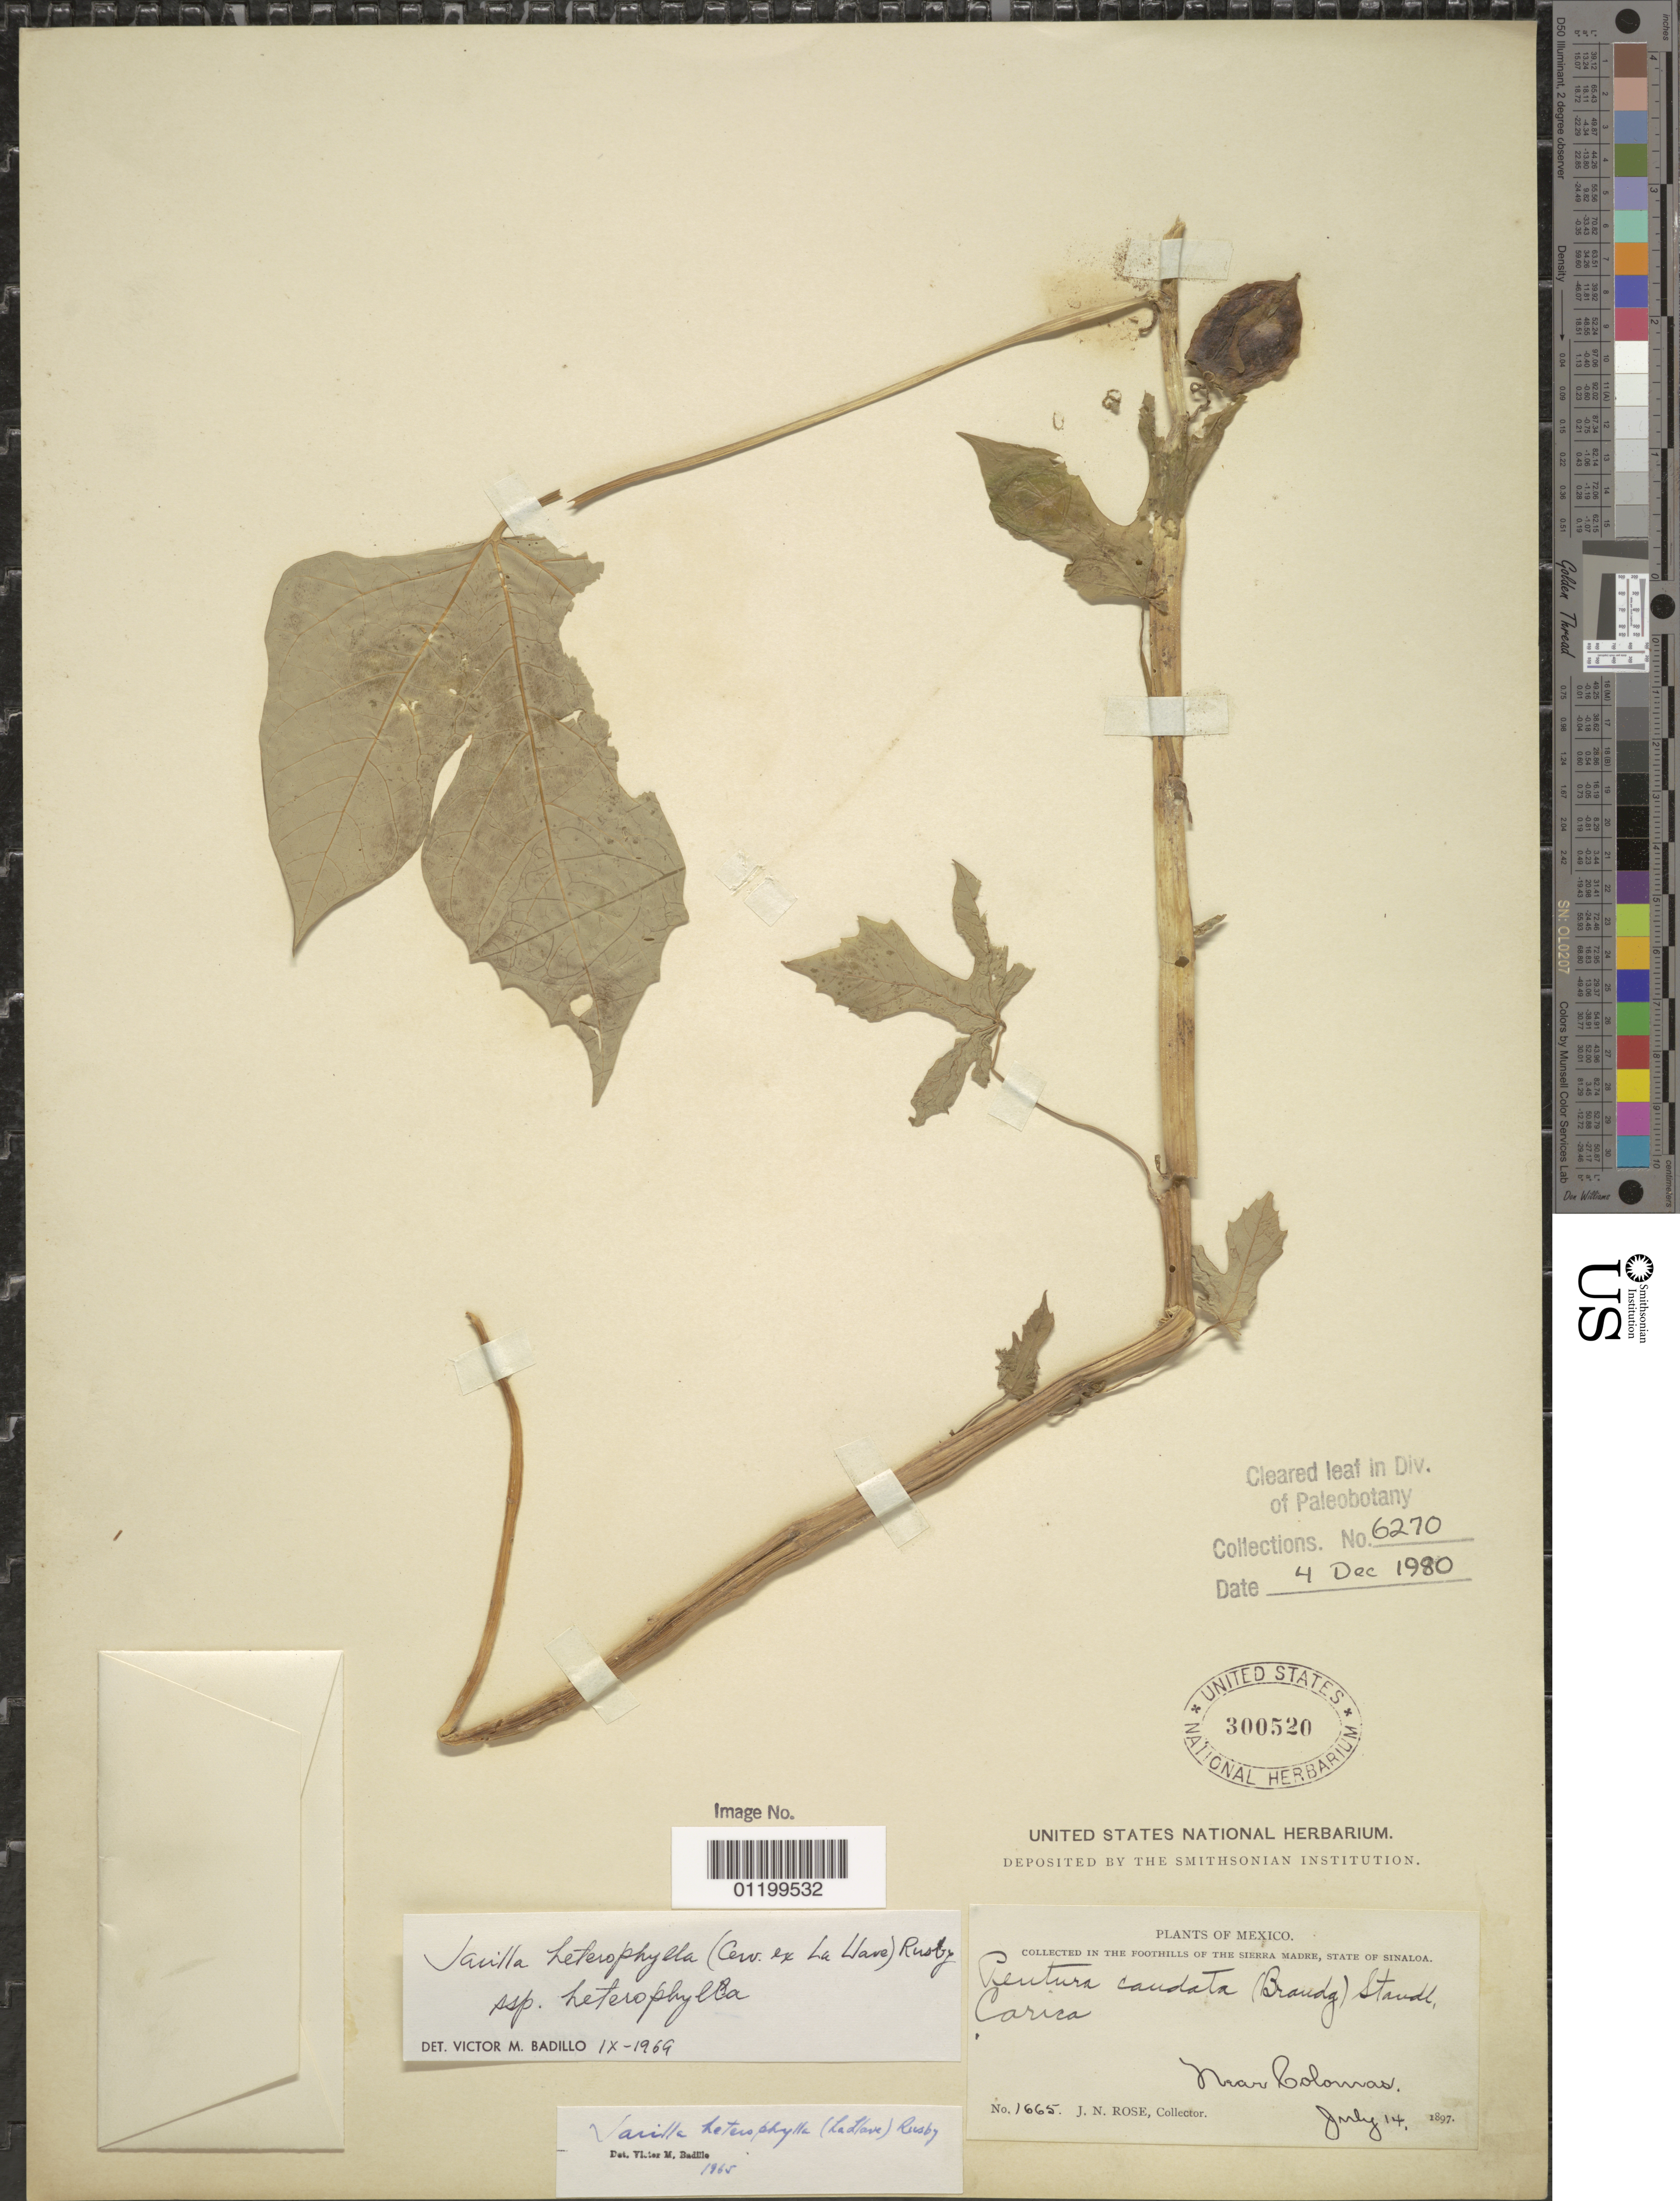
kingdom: Plantae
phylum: Tracheophyta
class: Magnoliopsida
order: Brassicales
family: Caricaceae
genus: Jarilla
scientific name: Jarilla heterophylla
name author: (Cerv. ex La Llave) Rusby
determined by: Badillo, V. M.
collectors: J. N. Rose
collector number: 1665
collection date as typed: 14 Jul 1897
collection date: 1897-07-14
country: Mexico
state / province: Sinaloa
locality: Near Colomas in the Foothills of the Sierra Madre.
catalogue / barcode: US 300520